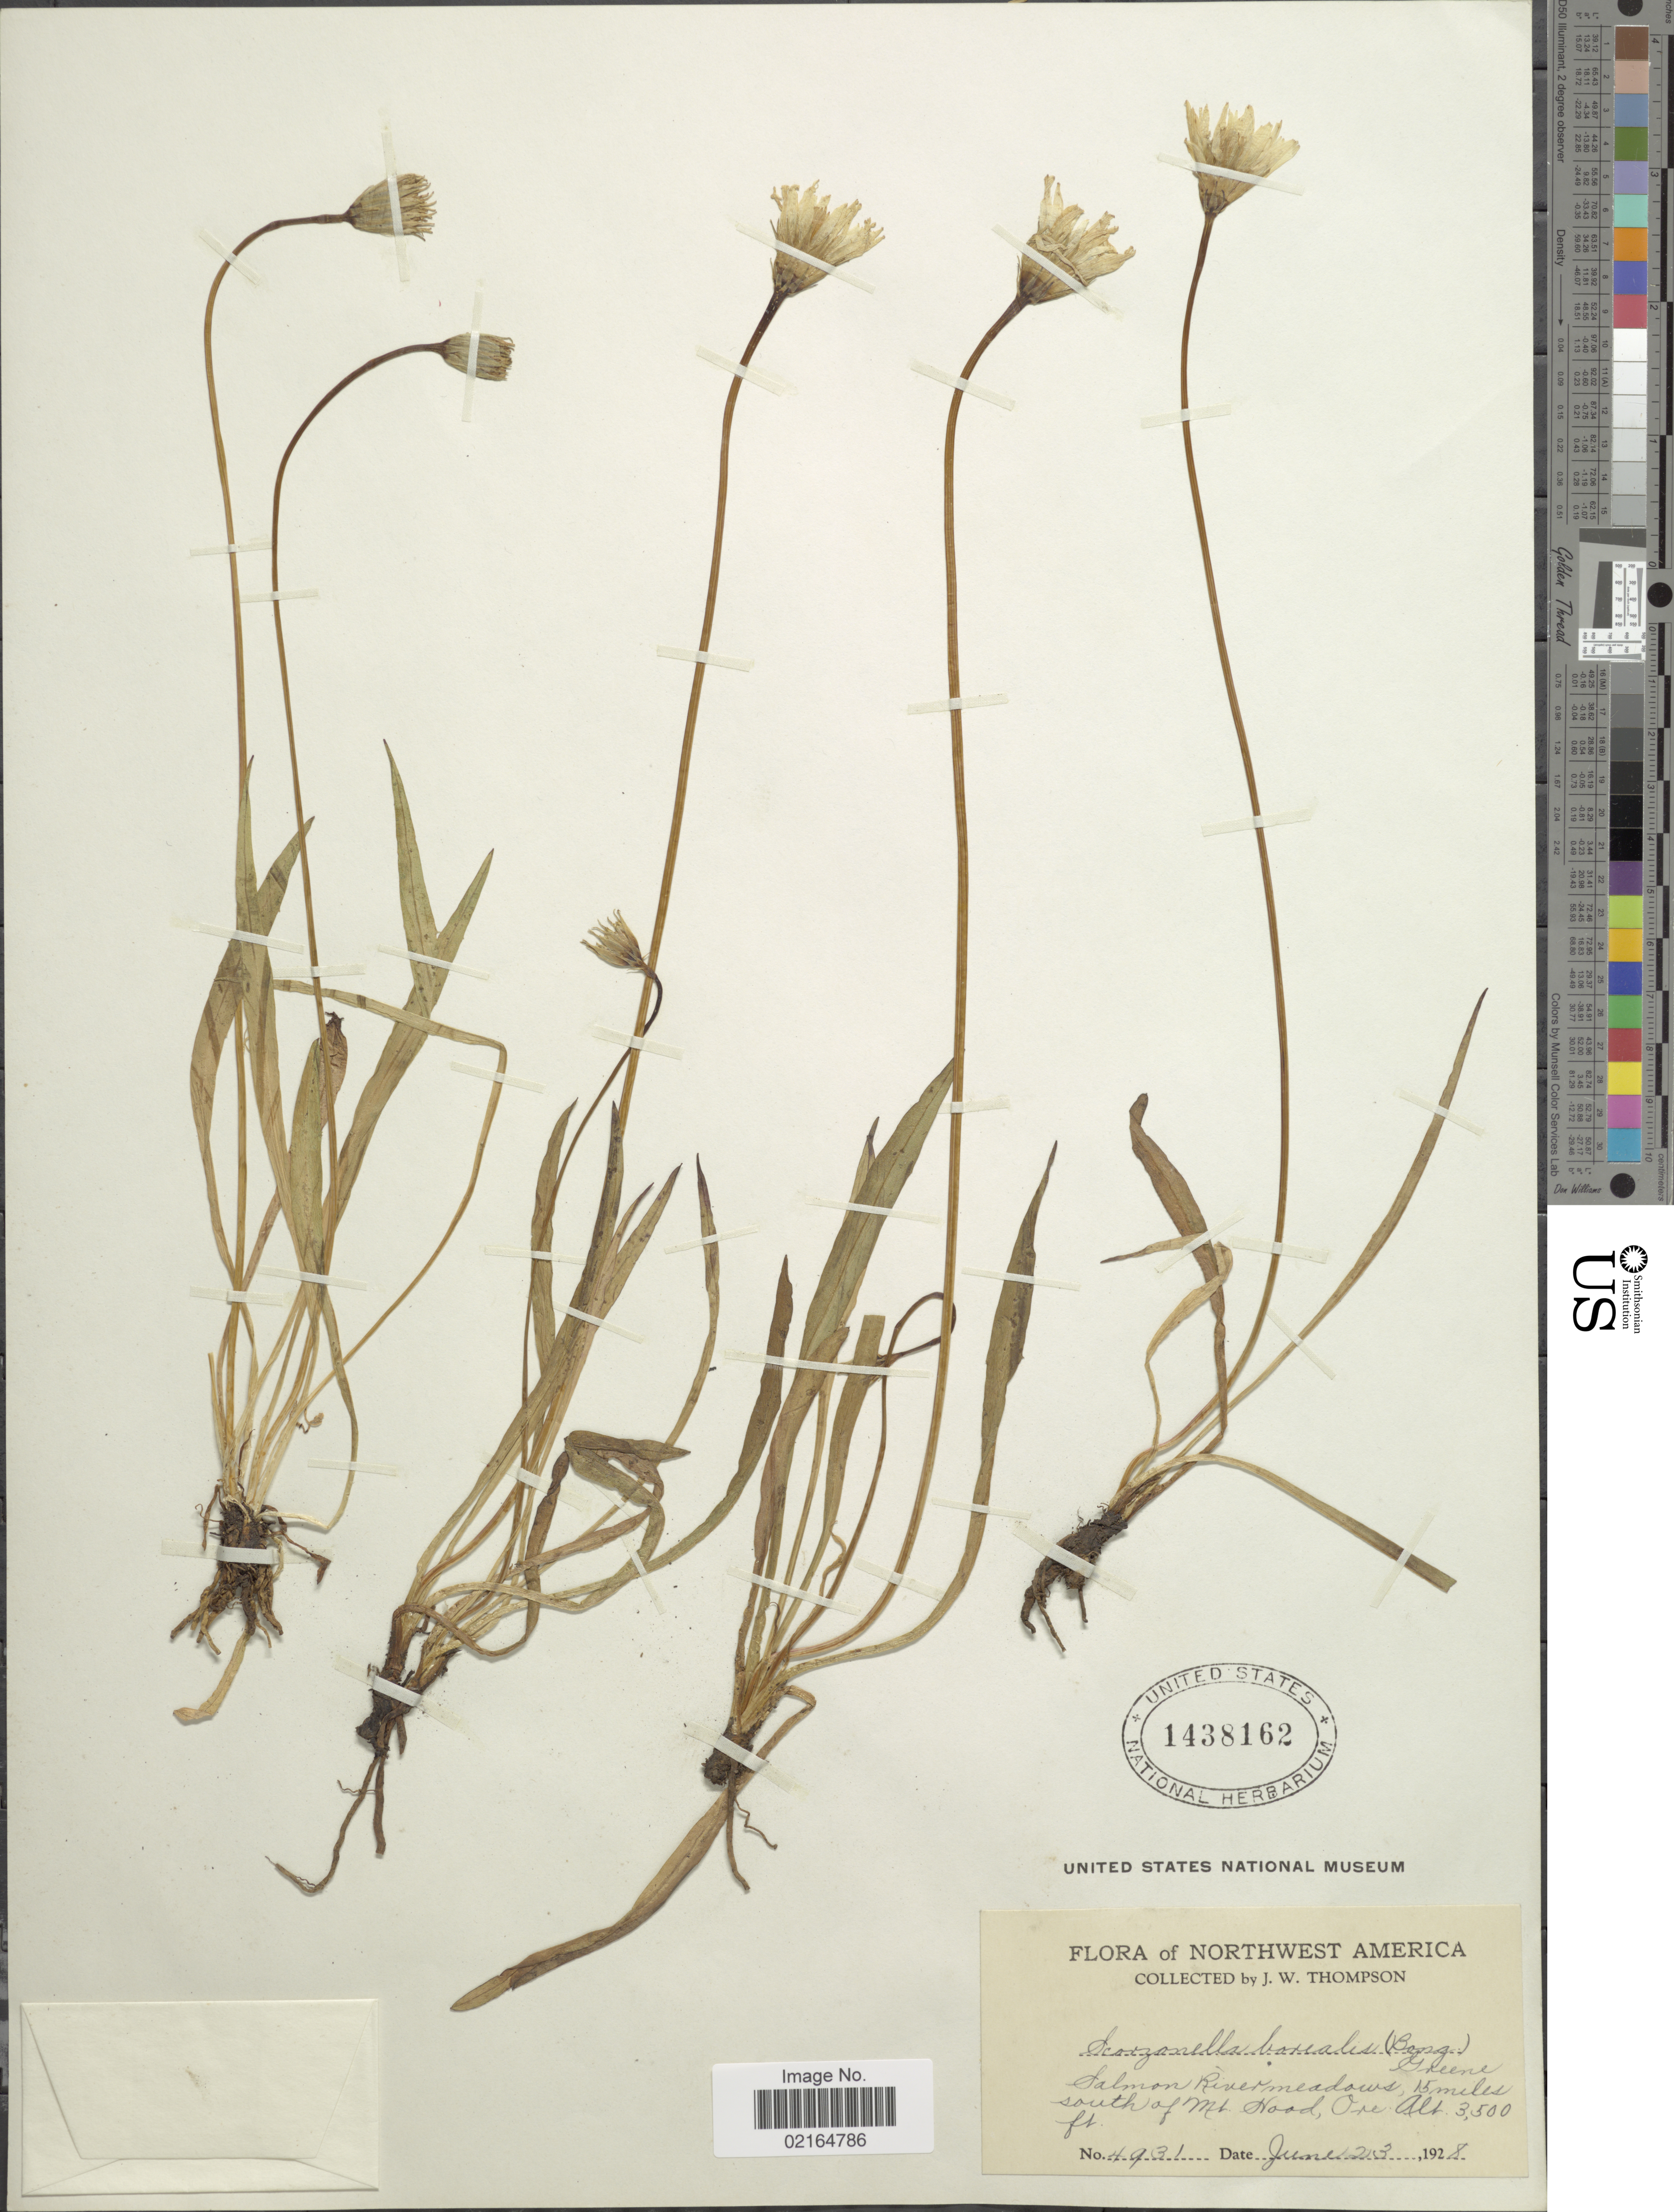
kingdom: Plantae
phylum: Tracheophyta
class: Magnoliopsida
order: Asterales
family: Asteraceae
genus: Microseris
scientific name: Microseris borealis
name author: (Bong.) Sch. Bip.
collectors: J. W. Thompson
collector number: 4931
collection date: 1928-06-23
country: United States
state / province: Oregon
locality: Northwest America, Salmon River meadows, 15 miles south of Mt. Hood.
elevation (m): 1067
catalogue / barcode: US 1438162